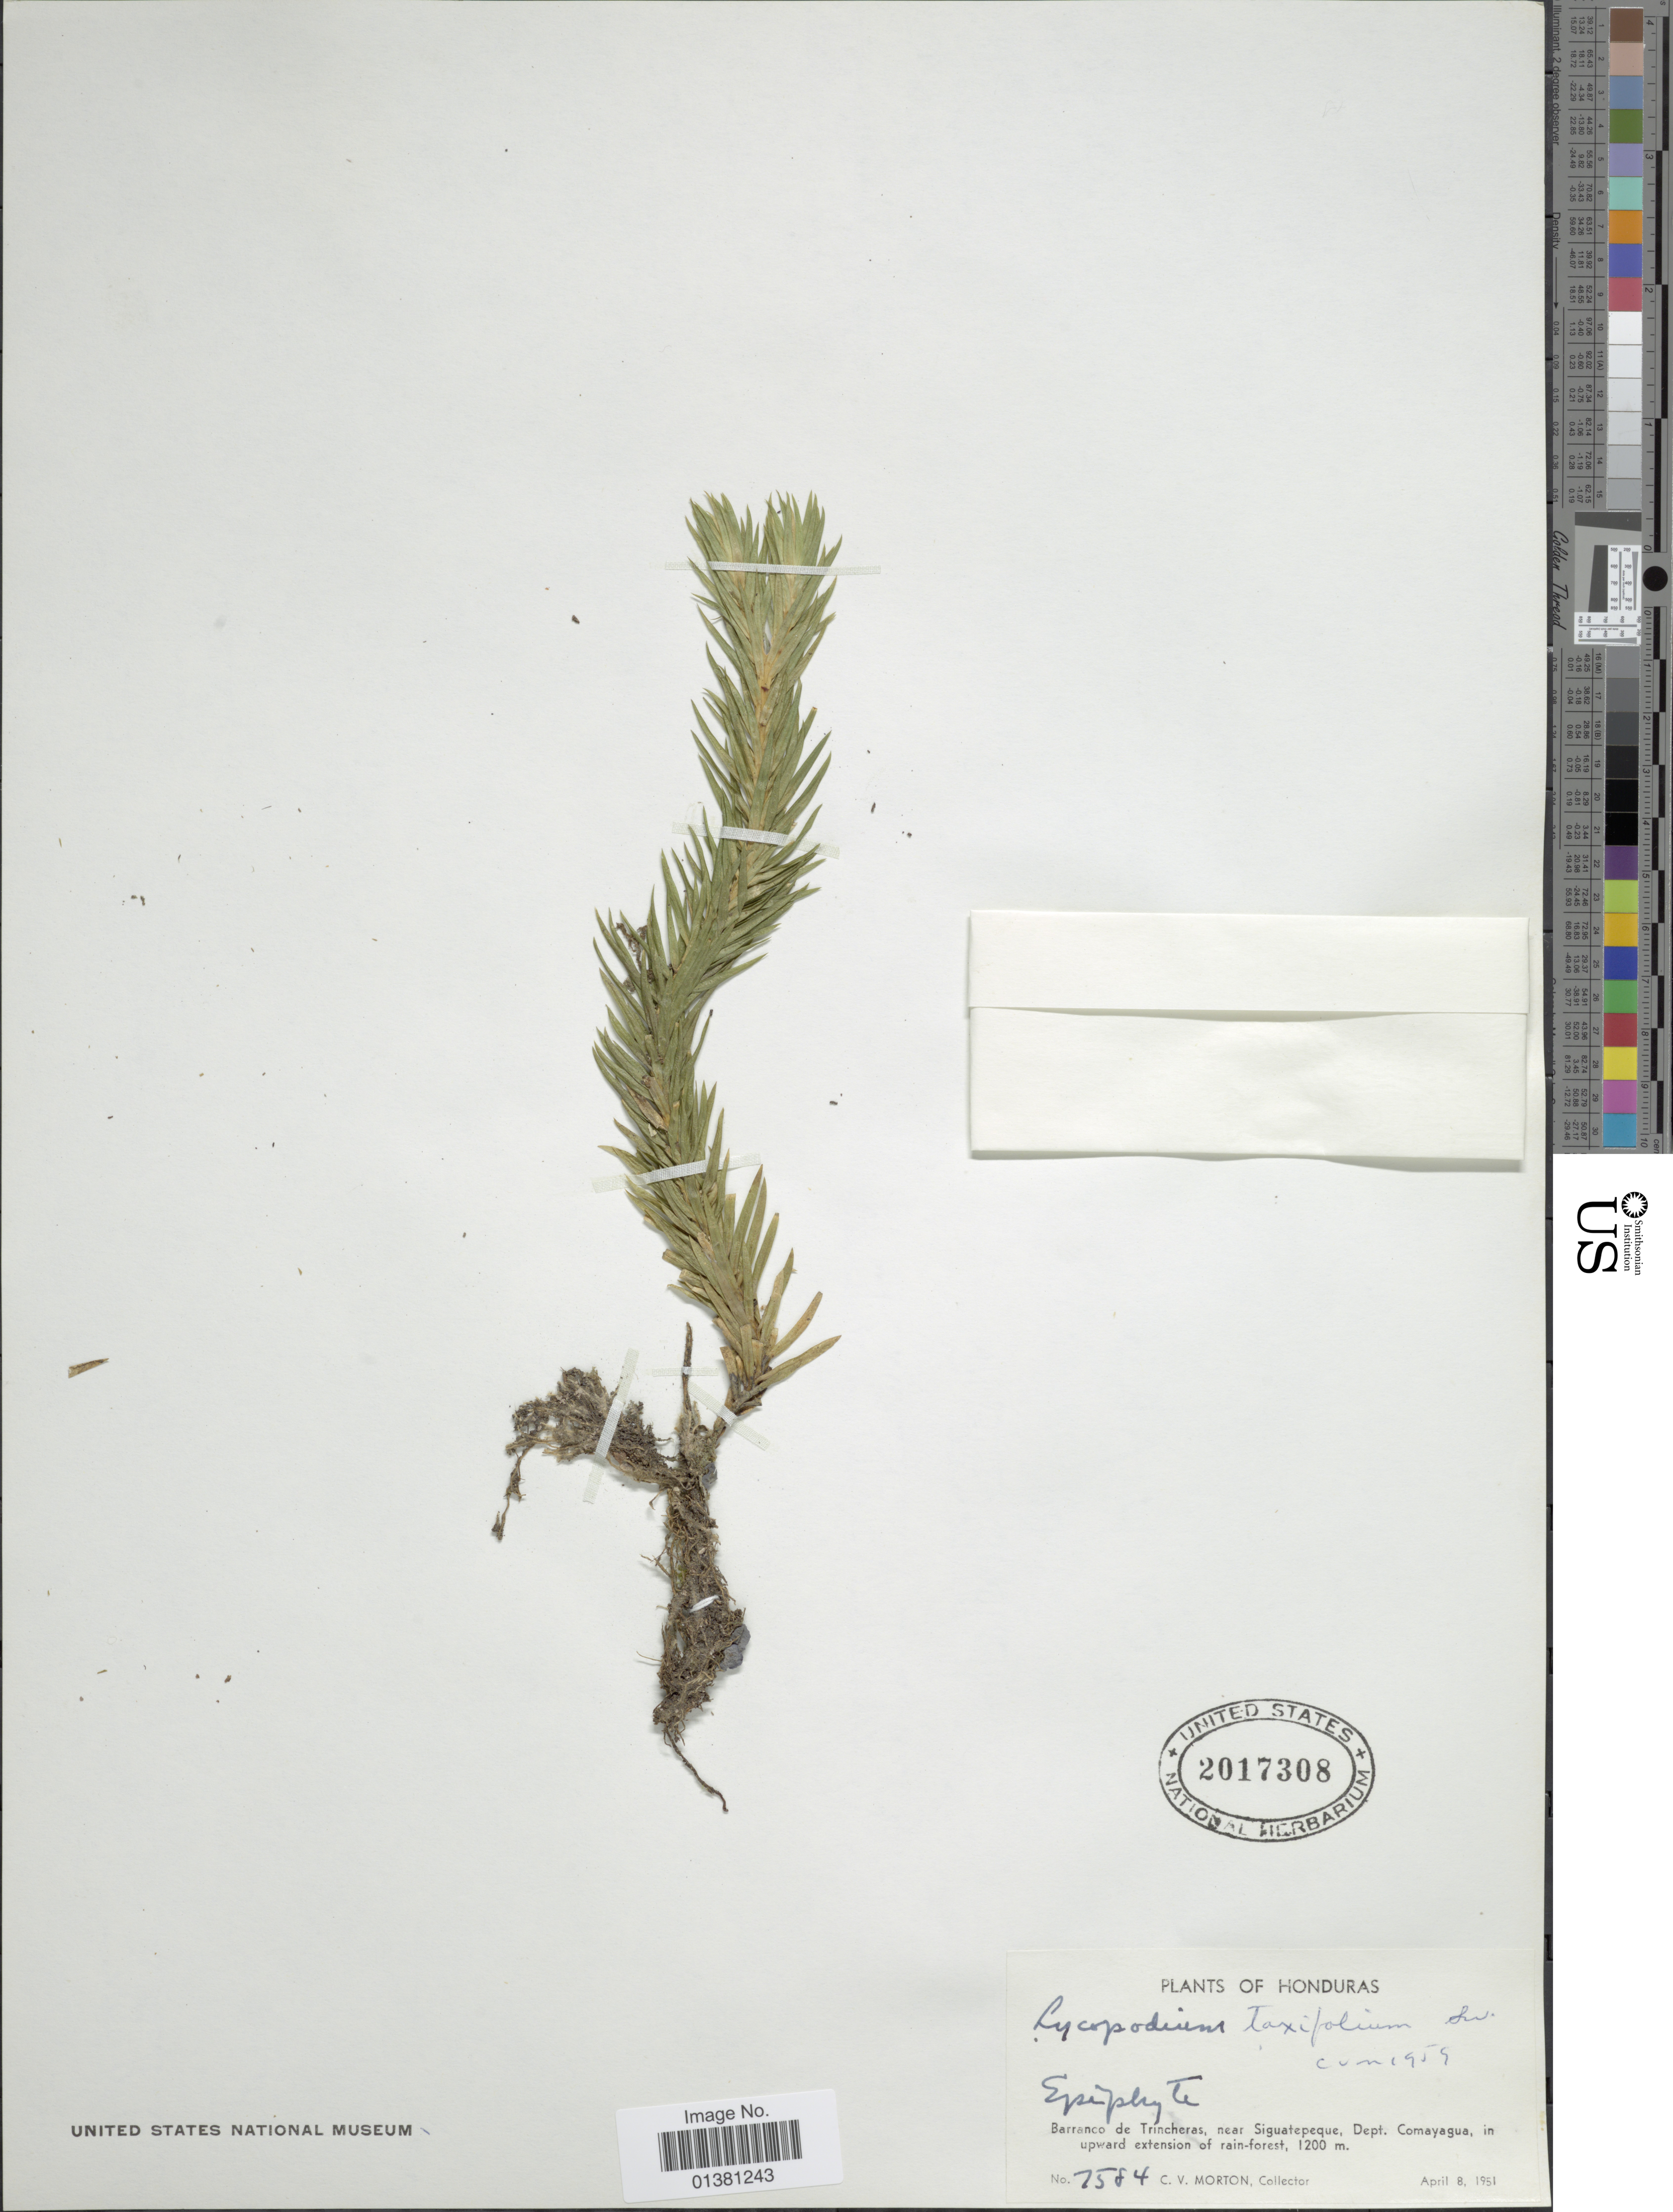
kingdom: Plantae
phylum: Tracheophyta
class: Lycopodiopsida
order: Lycopodiales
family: Lycopodiaceae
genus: Phlegmariurus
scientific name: Phlegmariurus taxifolius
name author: (Sw.) Á. Löve & D. Löve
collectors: C. V. Morton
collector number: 7584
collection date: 1951-04-08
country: Honduras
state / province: Comayagua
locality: Barranco de Tricheras, near Siguatepeque,Dept Comayagua, in upward extension of rain-forest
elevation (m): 1200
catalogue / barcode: US 2017308